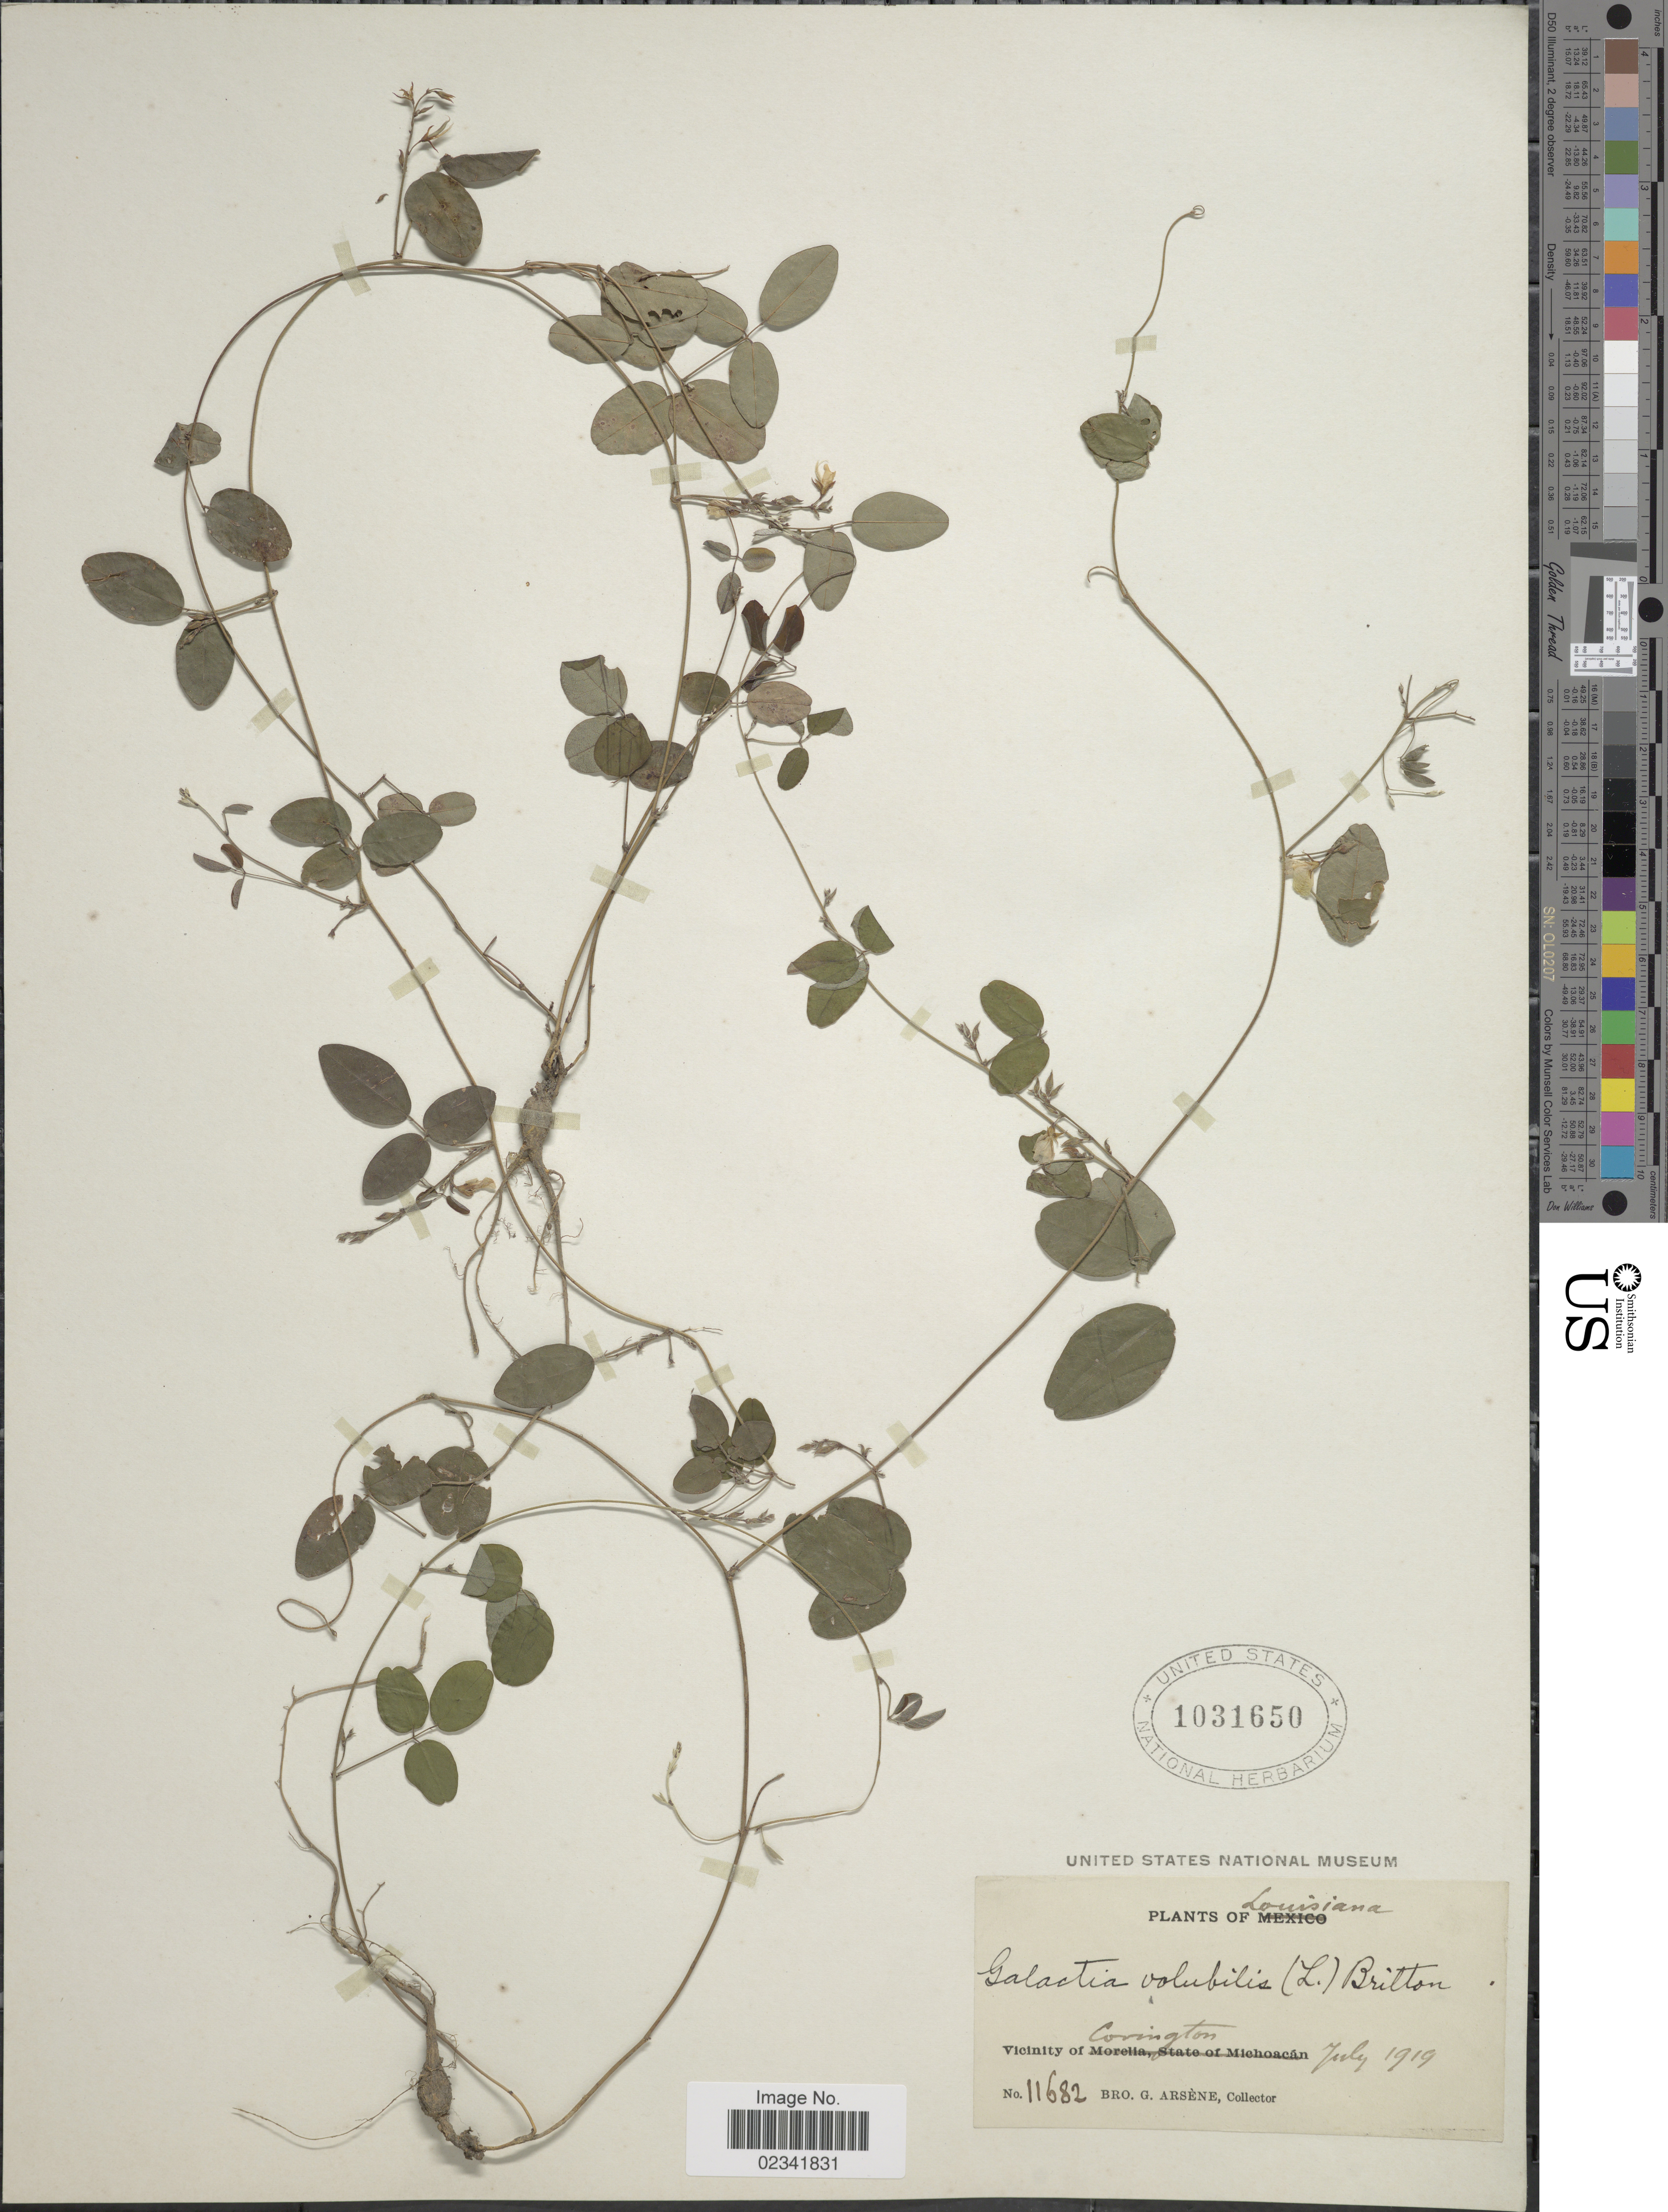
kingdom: Plantae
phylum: Tracheophyta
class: Magnoliopsida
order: Fabales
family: Fabaceae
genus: Galactia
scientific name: Galactia volubilis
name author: (L.) Britton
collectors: Bro. G. Arsène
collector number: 11682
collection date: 1919-07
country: United States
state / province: Louisiana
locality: Vicinity of Covington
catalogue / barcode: US 1031650